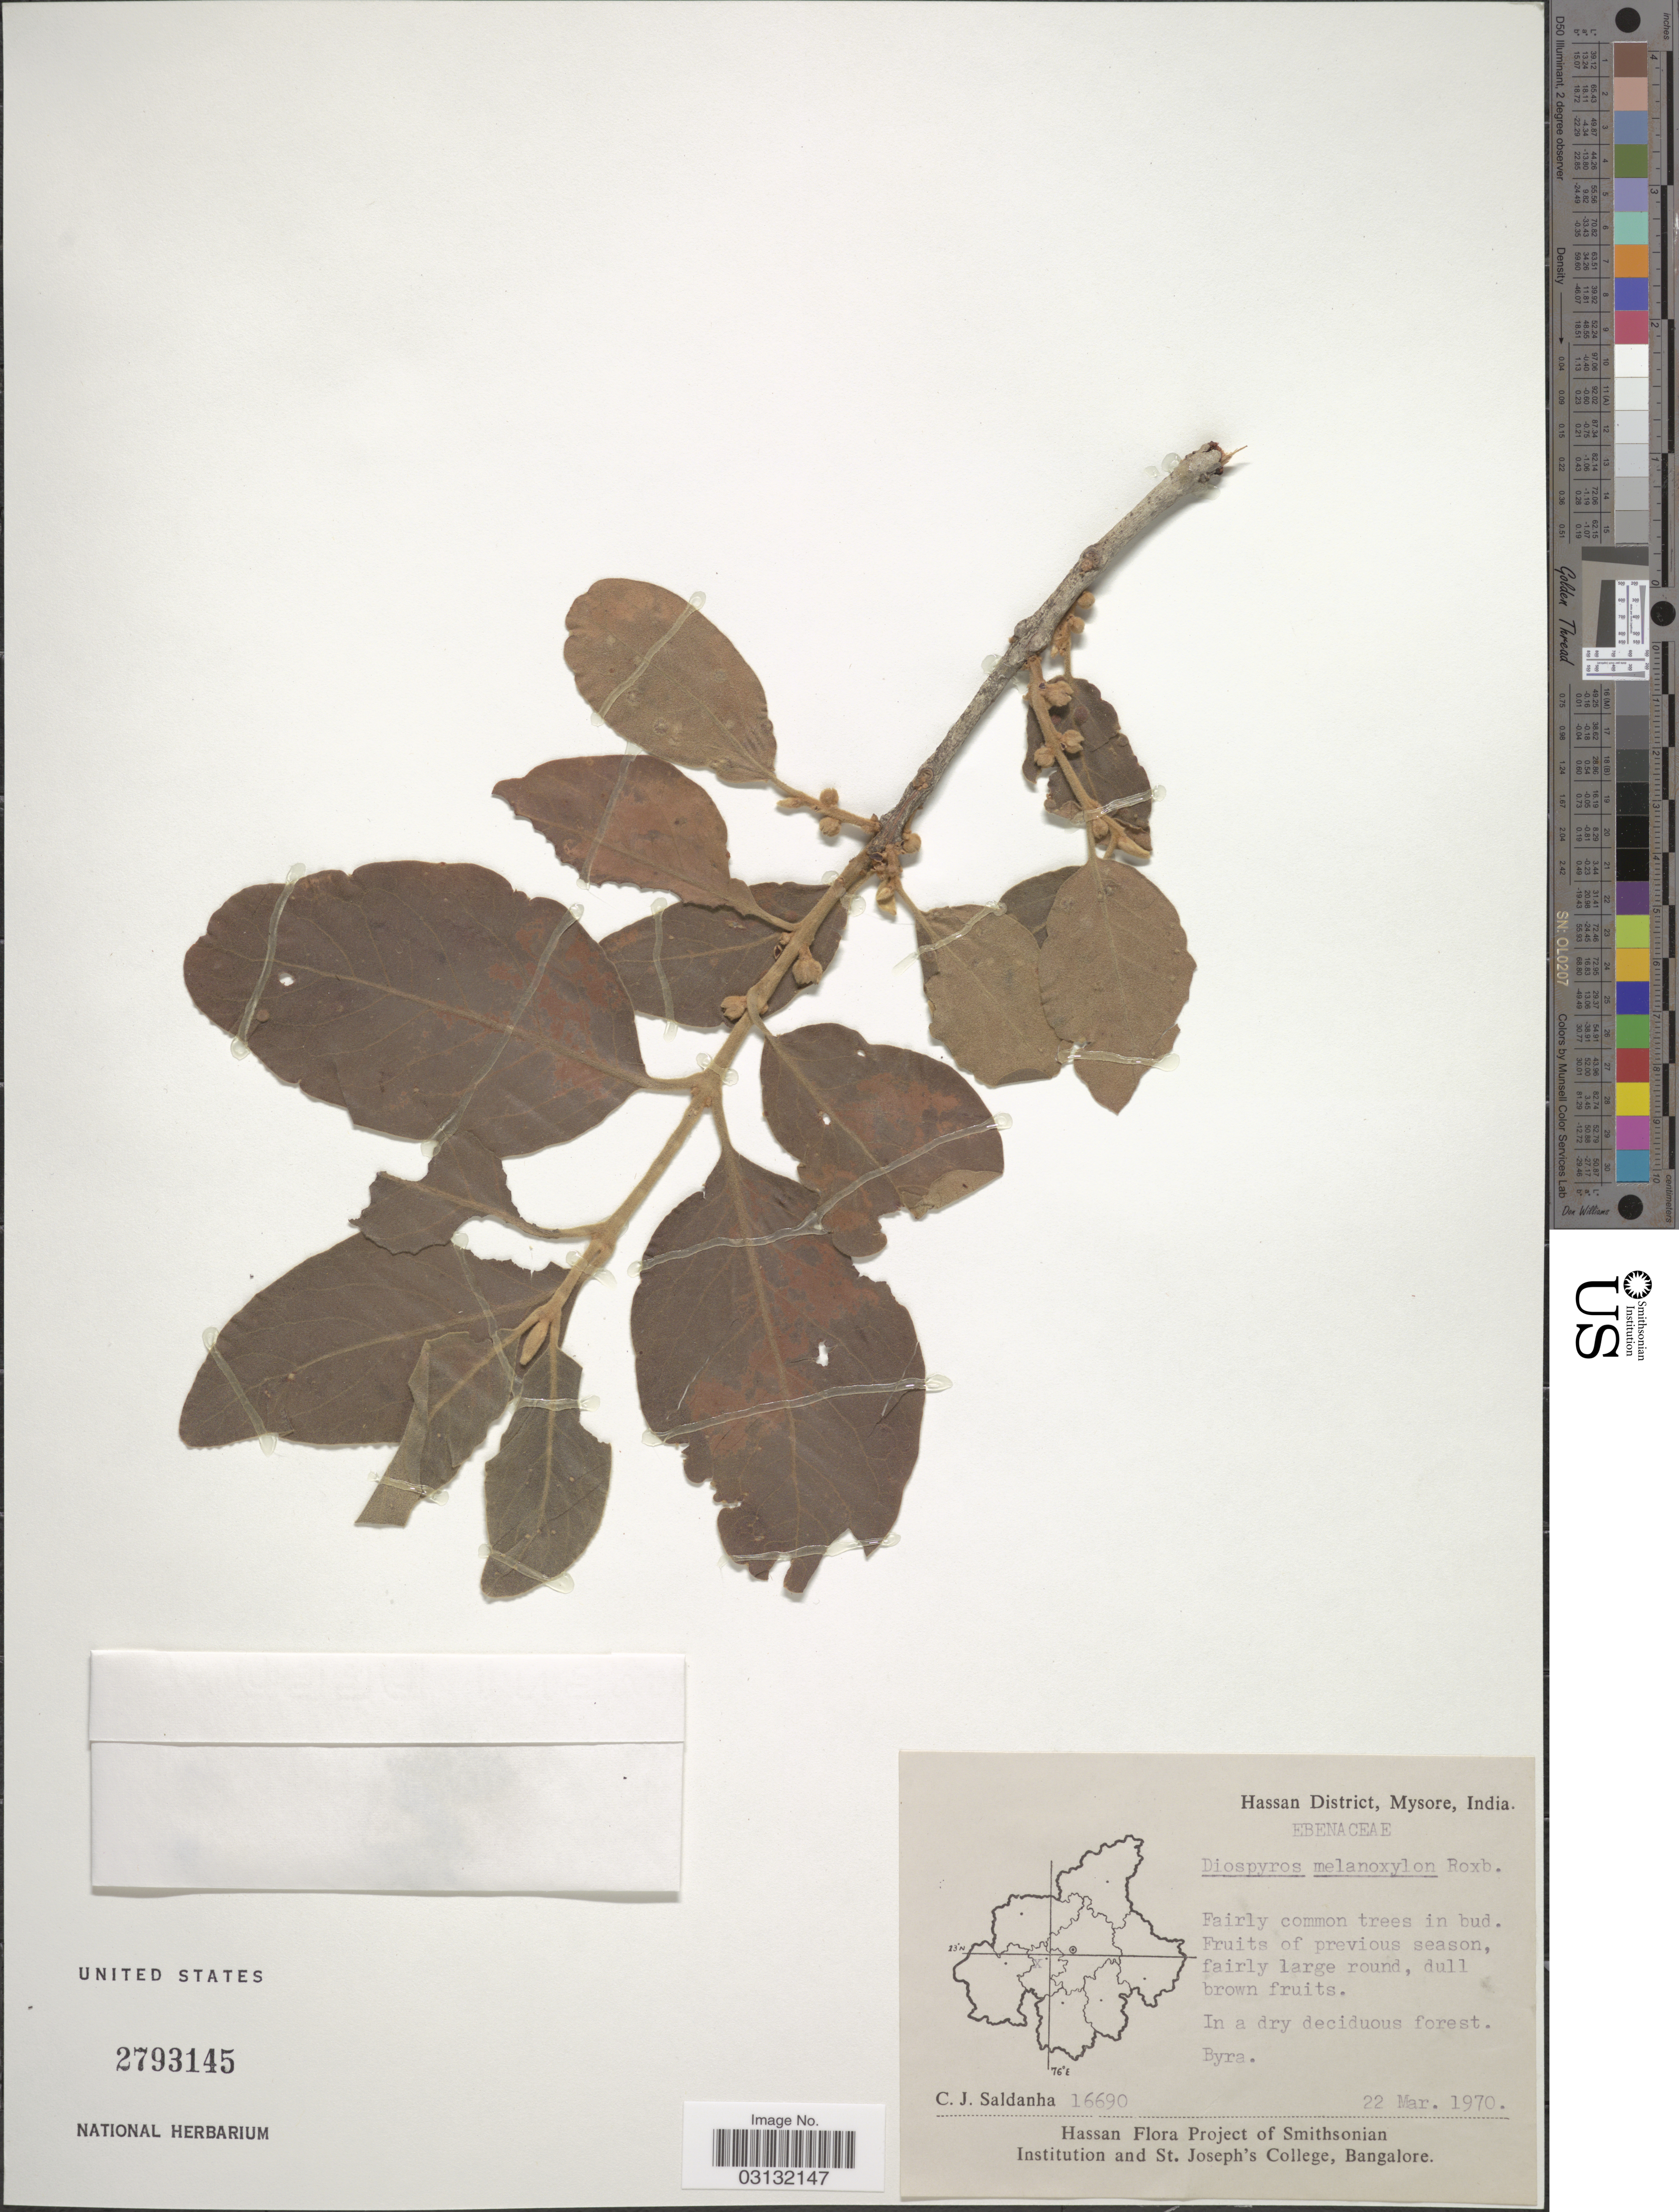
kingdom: Plantae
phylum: Tracheophyta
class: Magnoliopsida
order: Ericales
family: Ebenaceae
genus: Diospyros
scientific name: Diospyros melanoxylon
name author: Roxb.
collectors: C. J. Saldanha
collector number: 16690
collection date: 1970-03-22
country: India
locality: Hassan District, Mysore, India, Byra.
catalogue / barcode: US 2793145